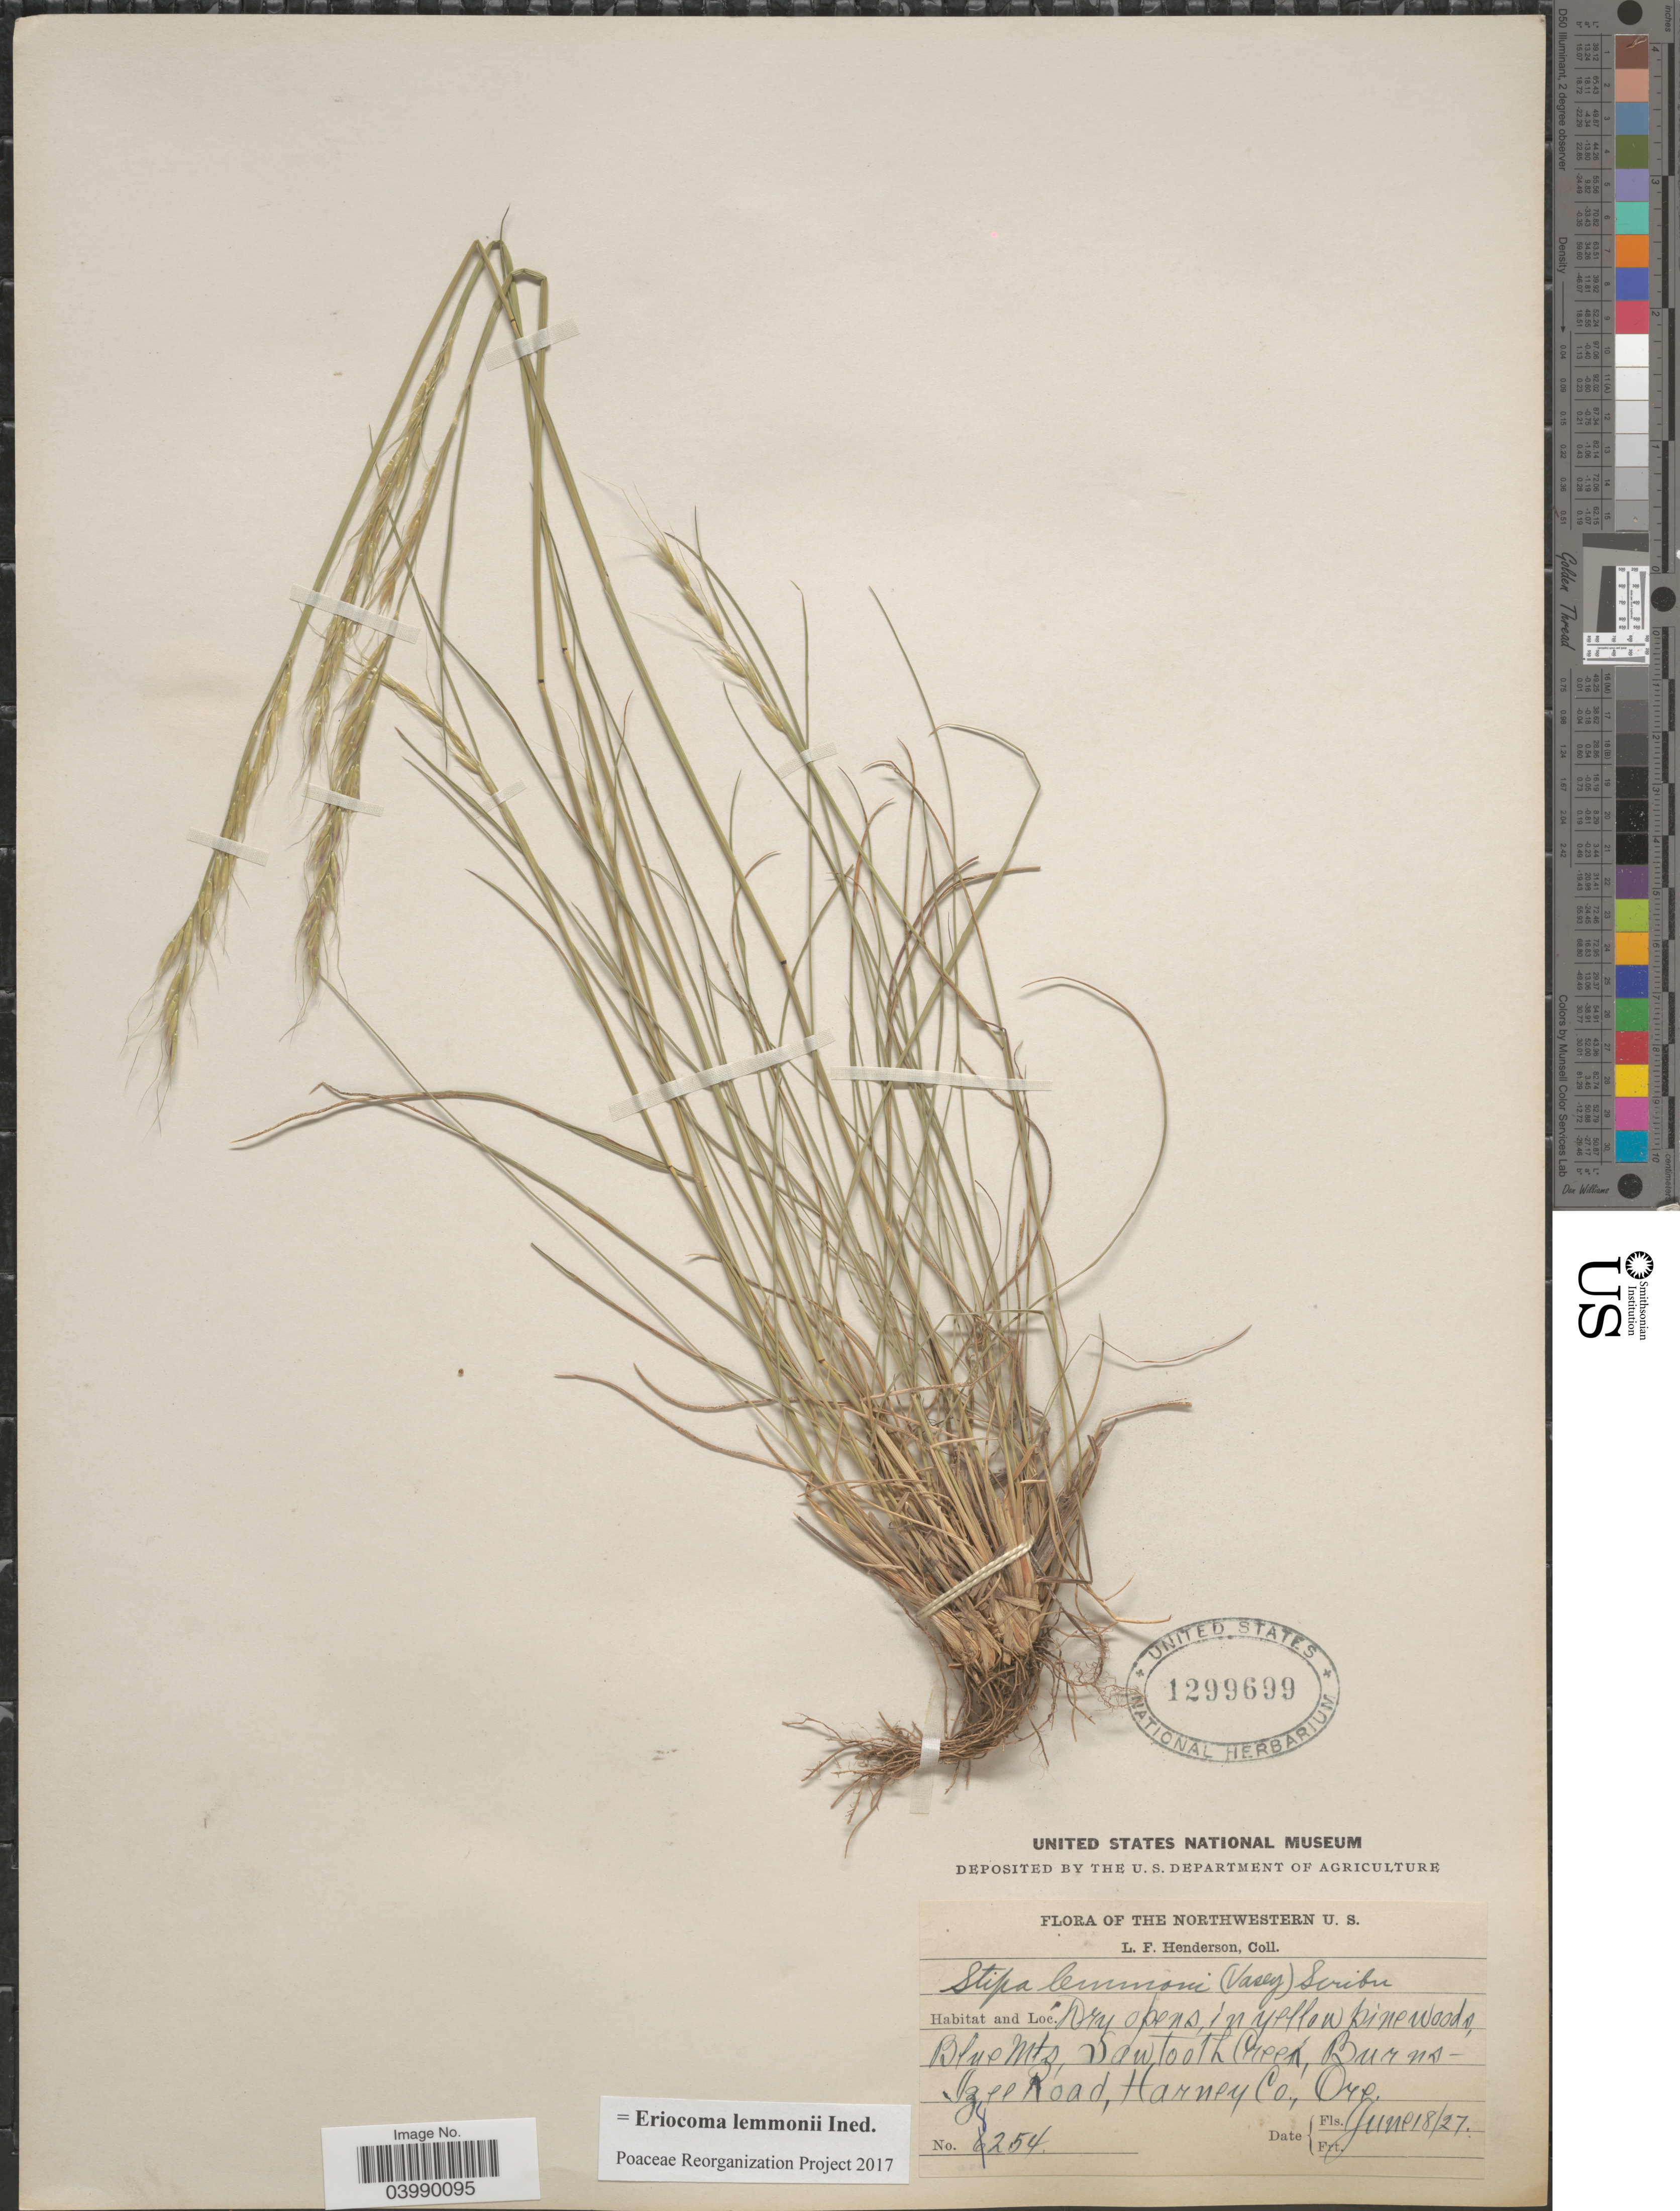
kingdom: Plantae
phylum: Tracheophyta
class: Liliopsida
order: Poales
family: Poaceae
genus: Eriocoma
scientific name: Eriocoma lemmonii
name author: (Vasey) Romasch.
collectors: L. Henderson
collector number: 8254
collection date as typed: Transcribed d/m/y: 18/6/27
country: United States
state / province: Oregon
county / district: Harney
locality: Blue Mts, Sawtooth Creek, Burns-Izee Road, Harney Co.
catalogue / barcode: US 1299699